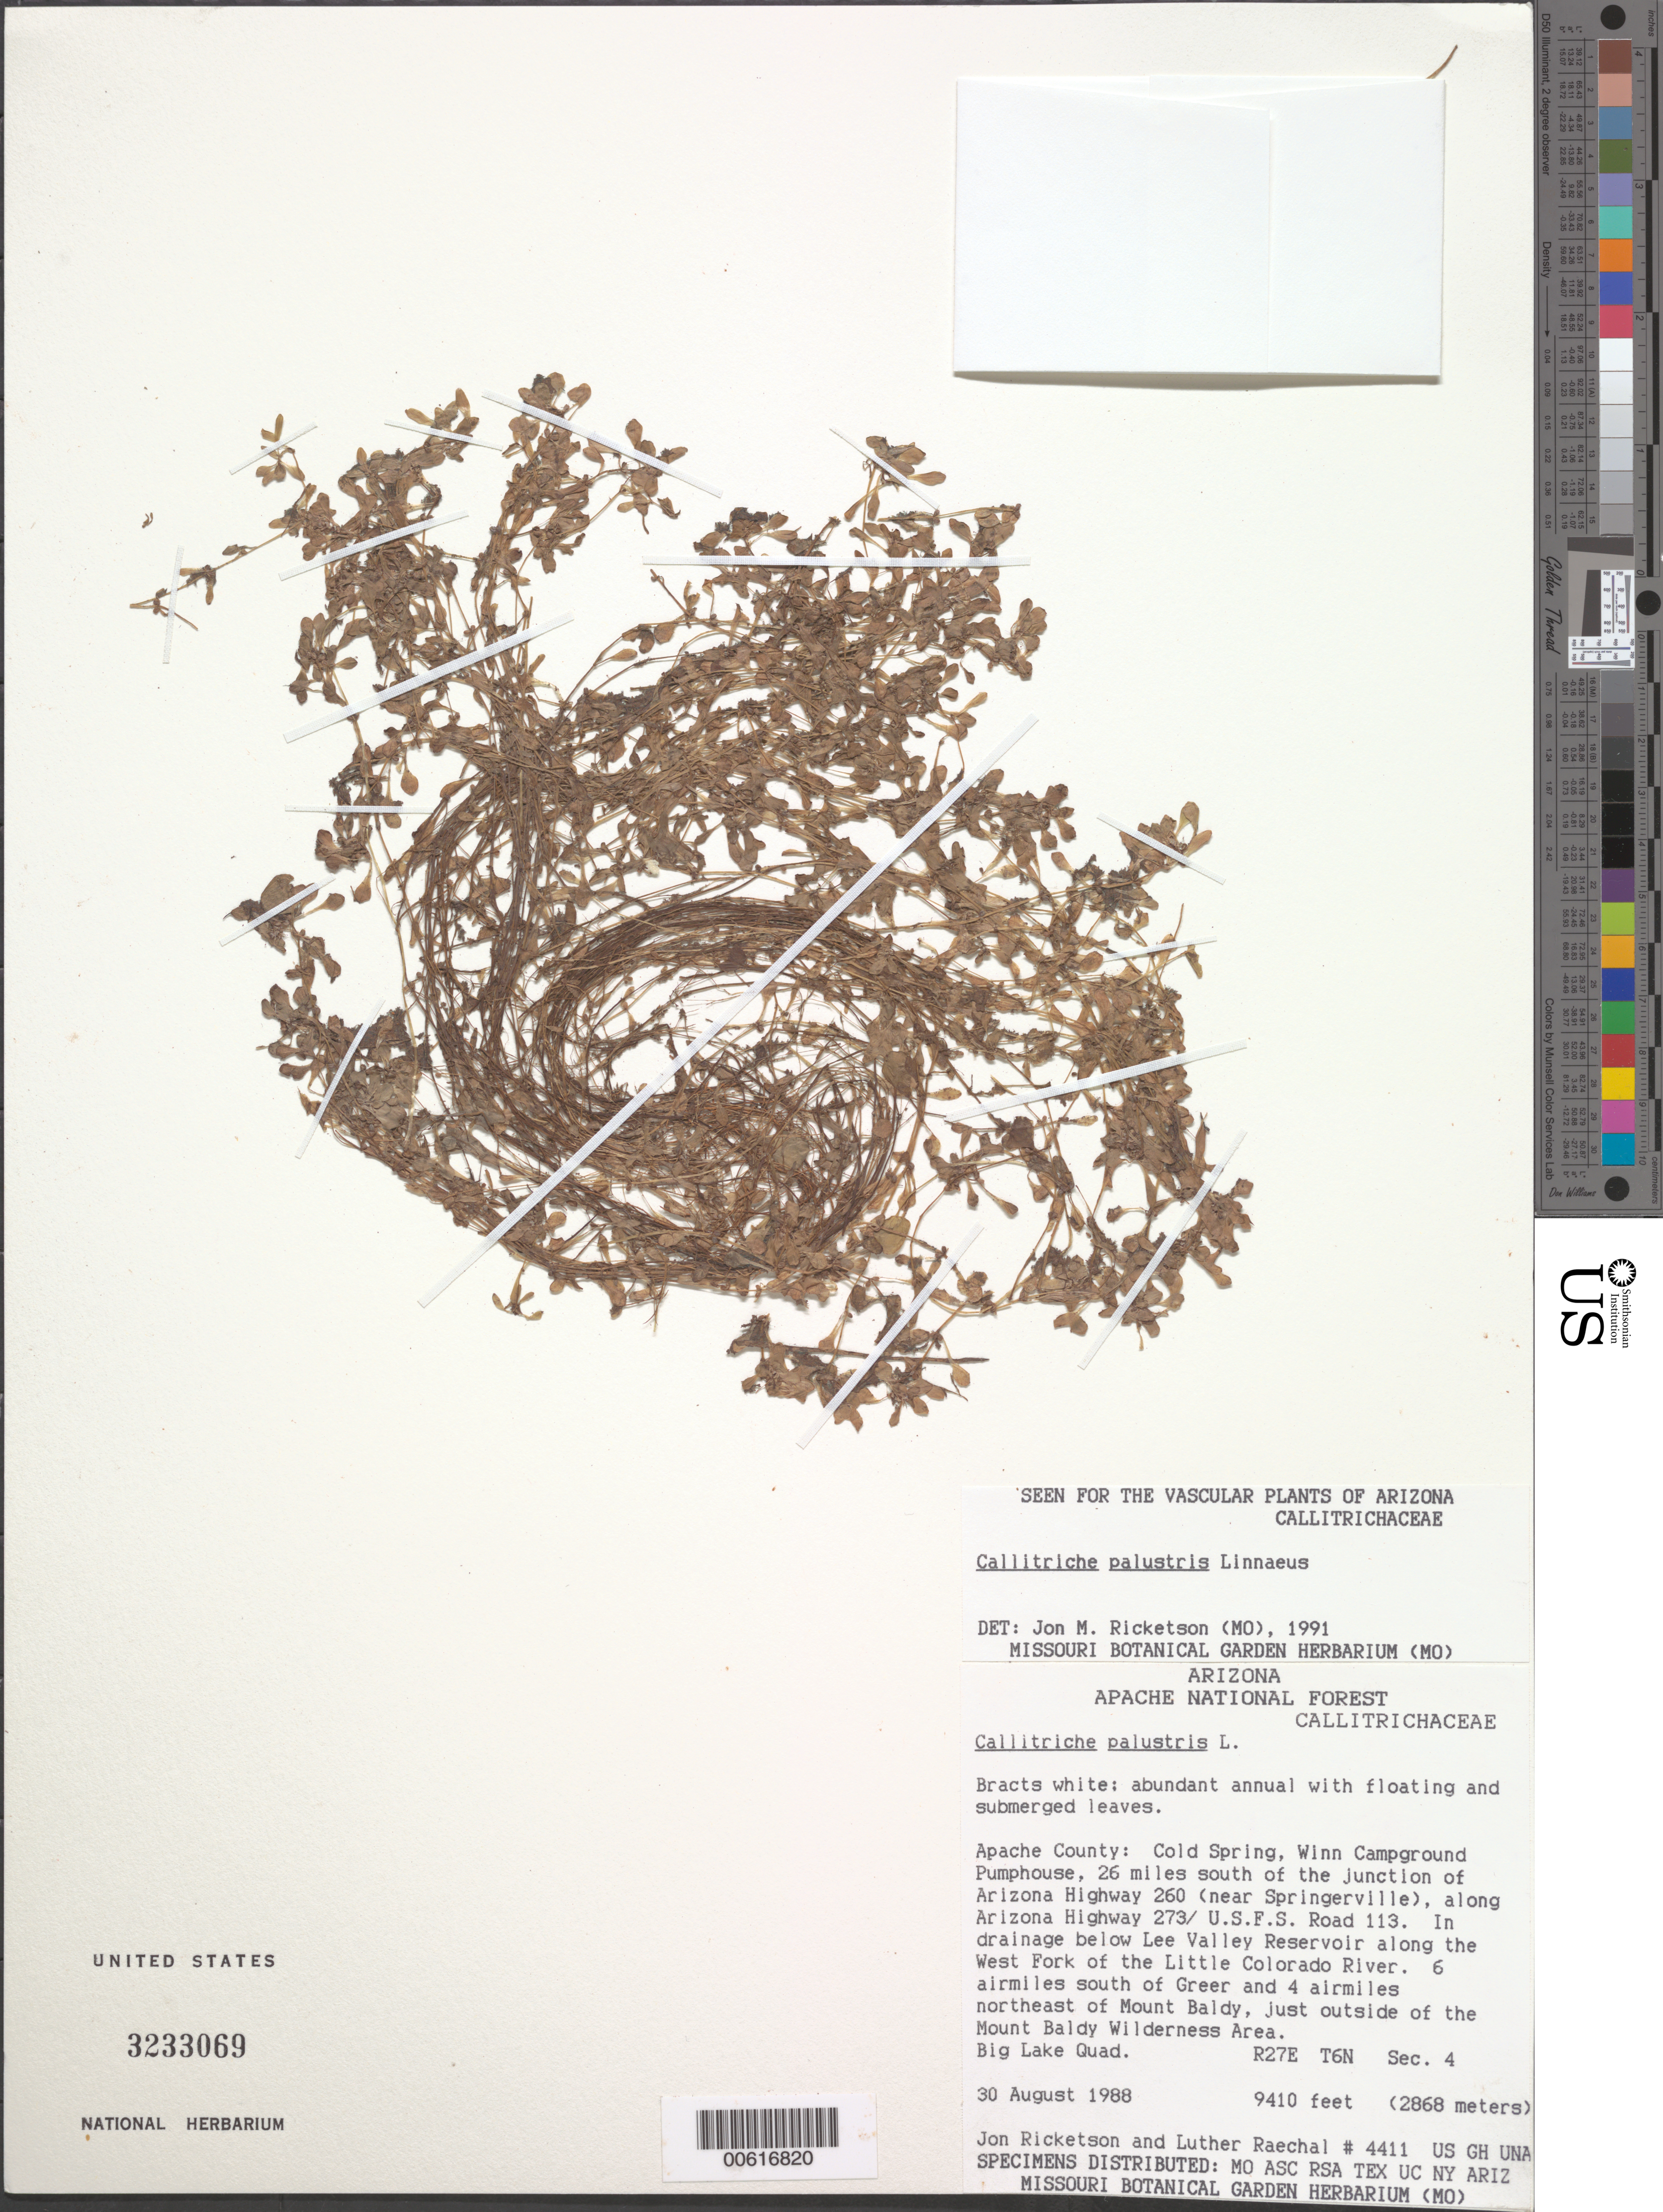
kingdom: Plantae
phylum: Tracheophyta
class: Magnoliopsida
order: Lamiales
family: Plantaginaceae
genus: Callitriche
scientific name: Callitriche palustris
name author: L.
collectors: J. Ricketson & L. Raechal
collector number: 4411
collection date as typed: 30 Aug 1988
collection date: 1988-08-30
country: United States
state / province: Arizona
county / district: Apache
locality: Cold Spring, Winn Campground Pumphouse, 6 airmiles south of Greer, and 4 airmiles northeast of Mount Baldy, outside of Mount Baldy Wilderness Area, Big Lake Quad.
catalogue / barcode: US 3233069